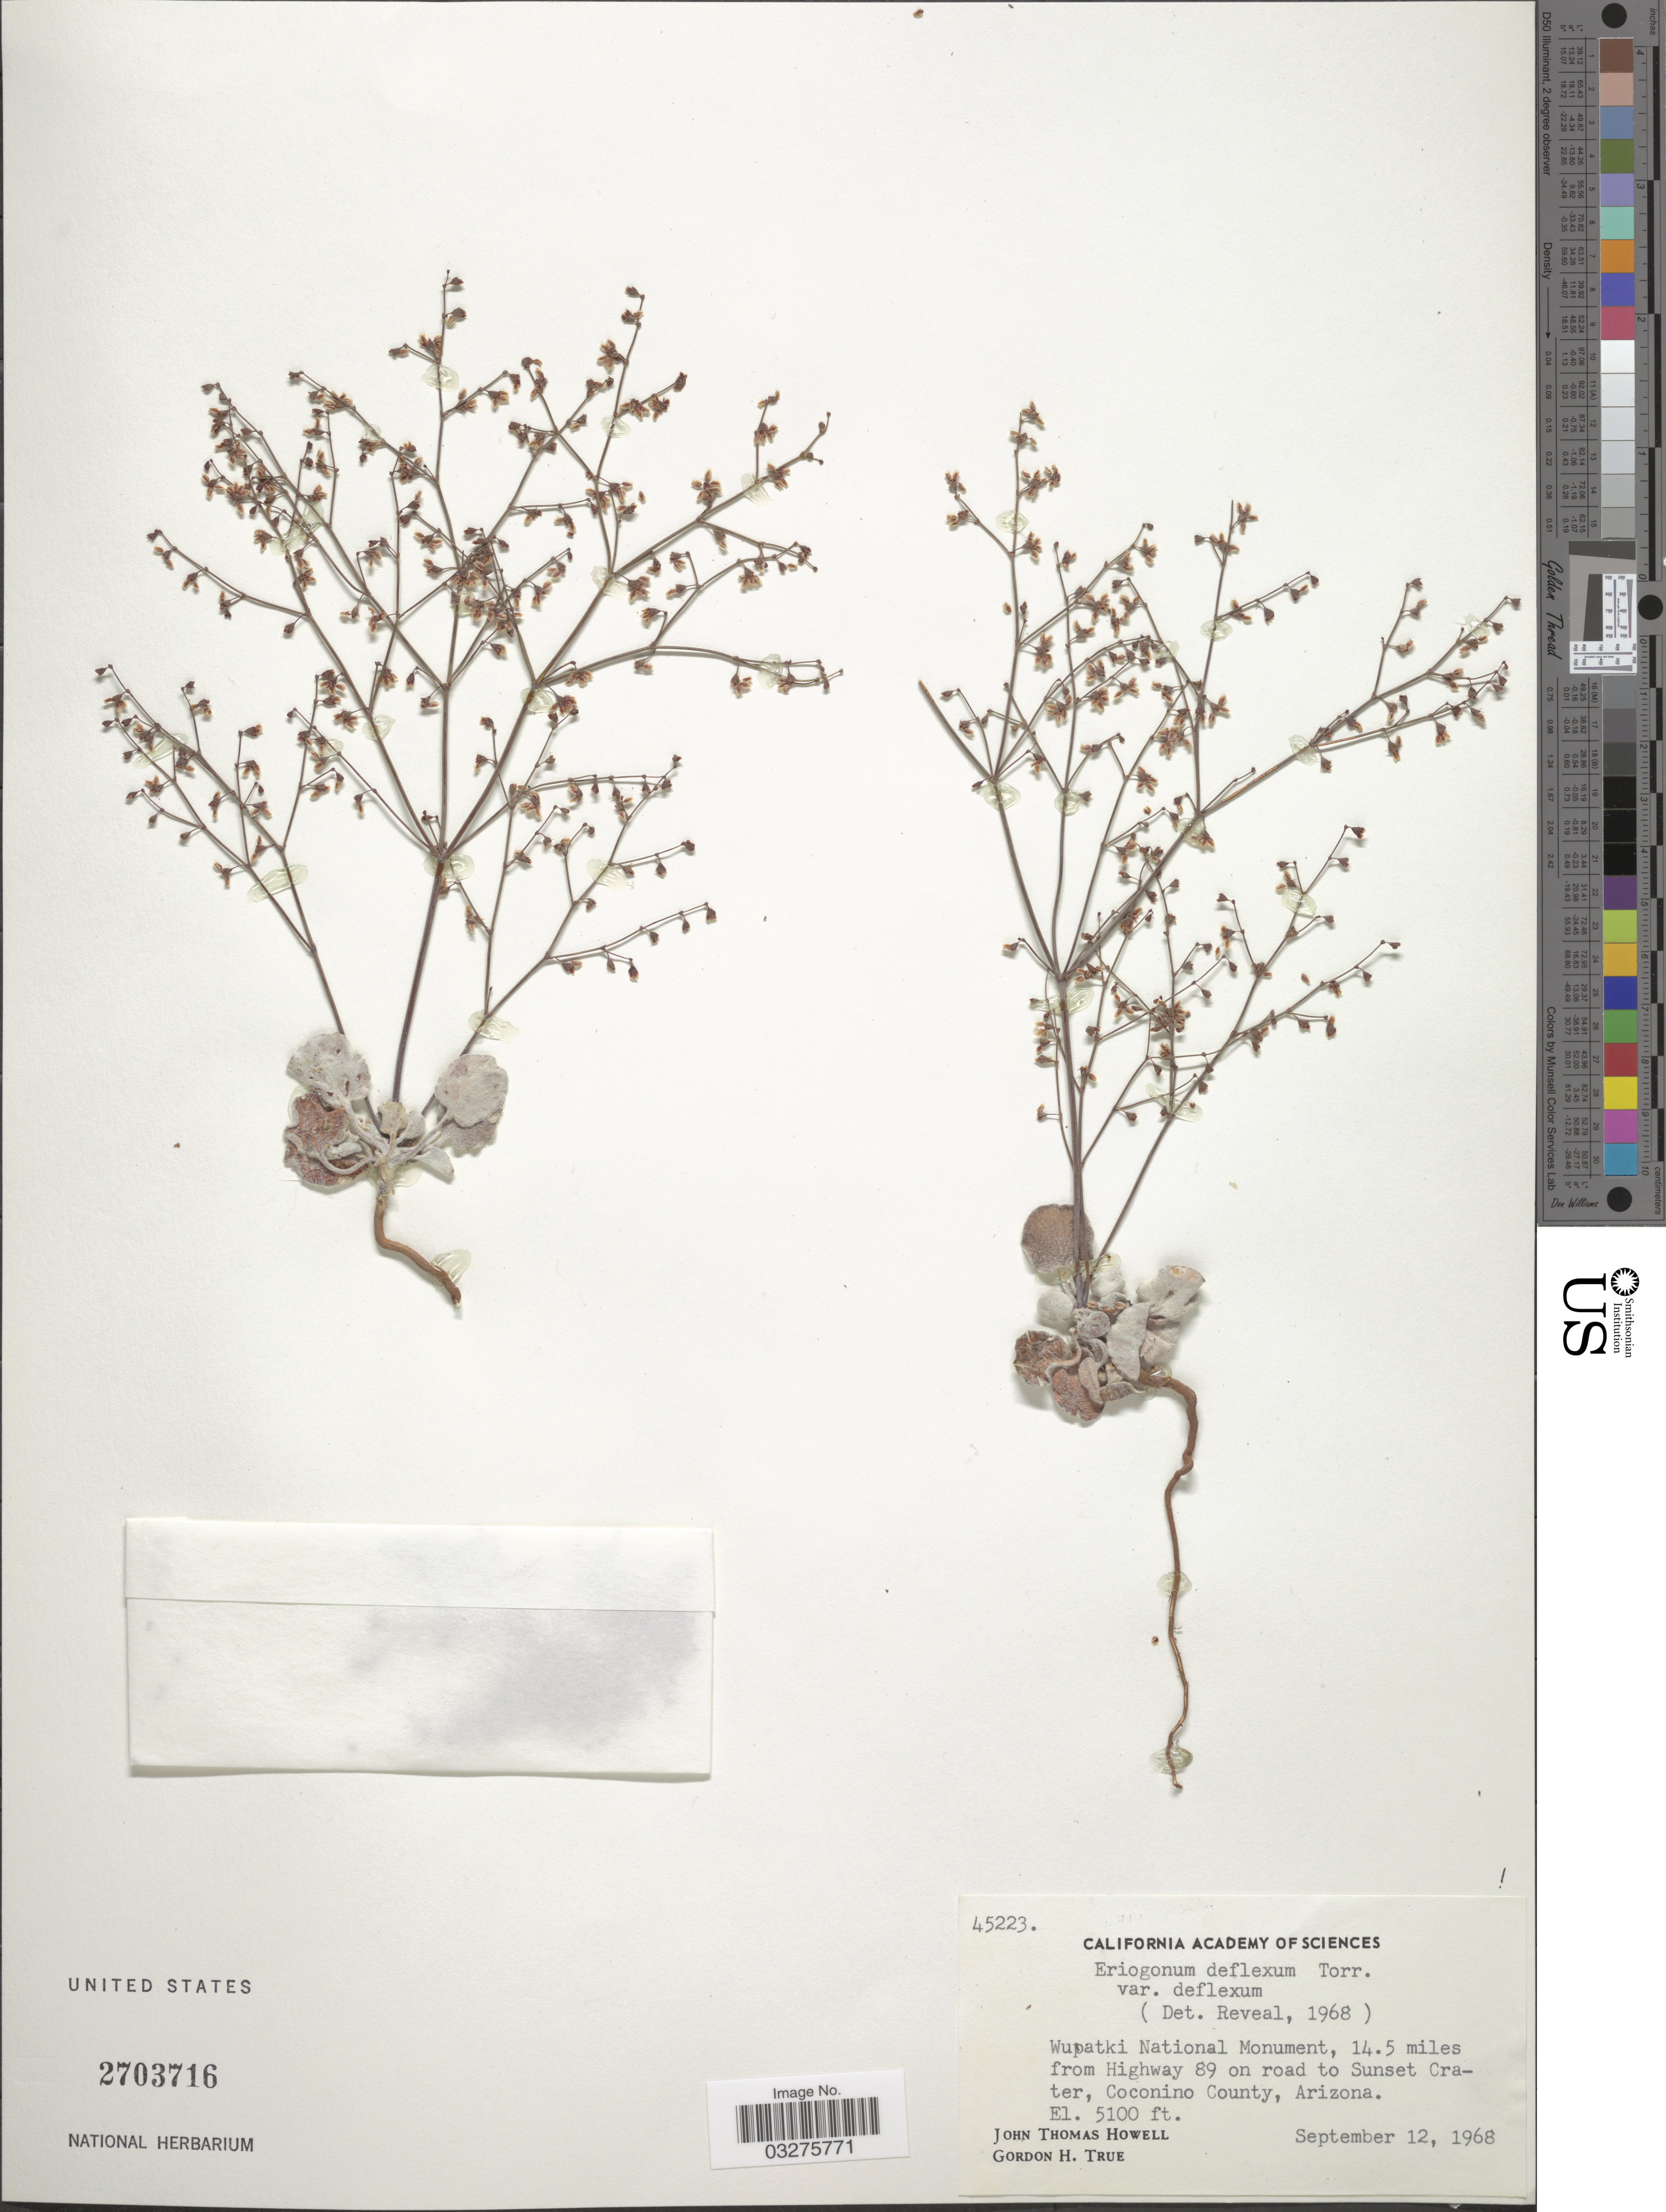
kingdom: Plantae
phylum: Tracheophyta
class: Magnoliopsida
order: Caryophyllales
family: Polygonaceae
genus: Eriogonum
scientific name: Eriogonum deflexum var. deflexum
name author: Torr. in Ives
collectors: J. T. Howell & G. H. True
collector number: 45223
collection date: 1968-09-12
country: United States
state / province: Arizona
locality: Wupatki National Monument, 14.5 miles from Highway 89 on road to Sunset Crater, Coconino County.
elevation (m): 1554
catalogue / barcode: US 2703716